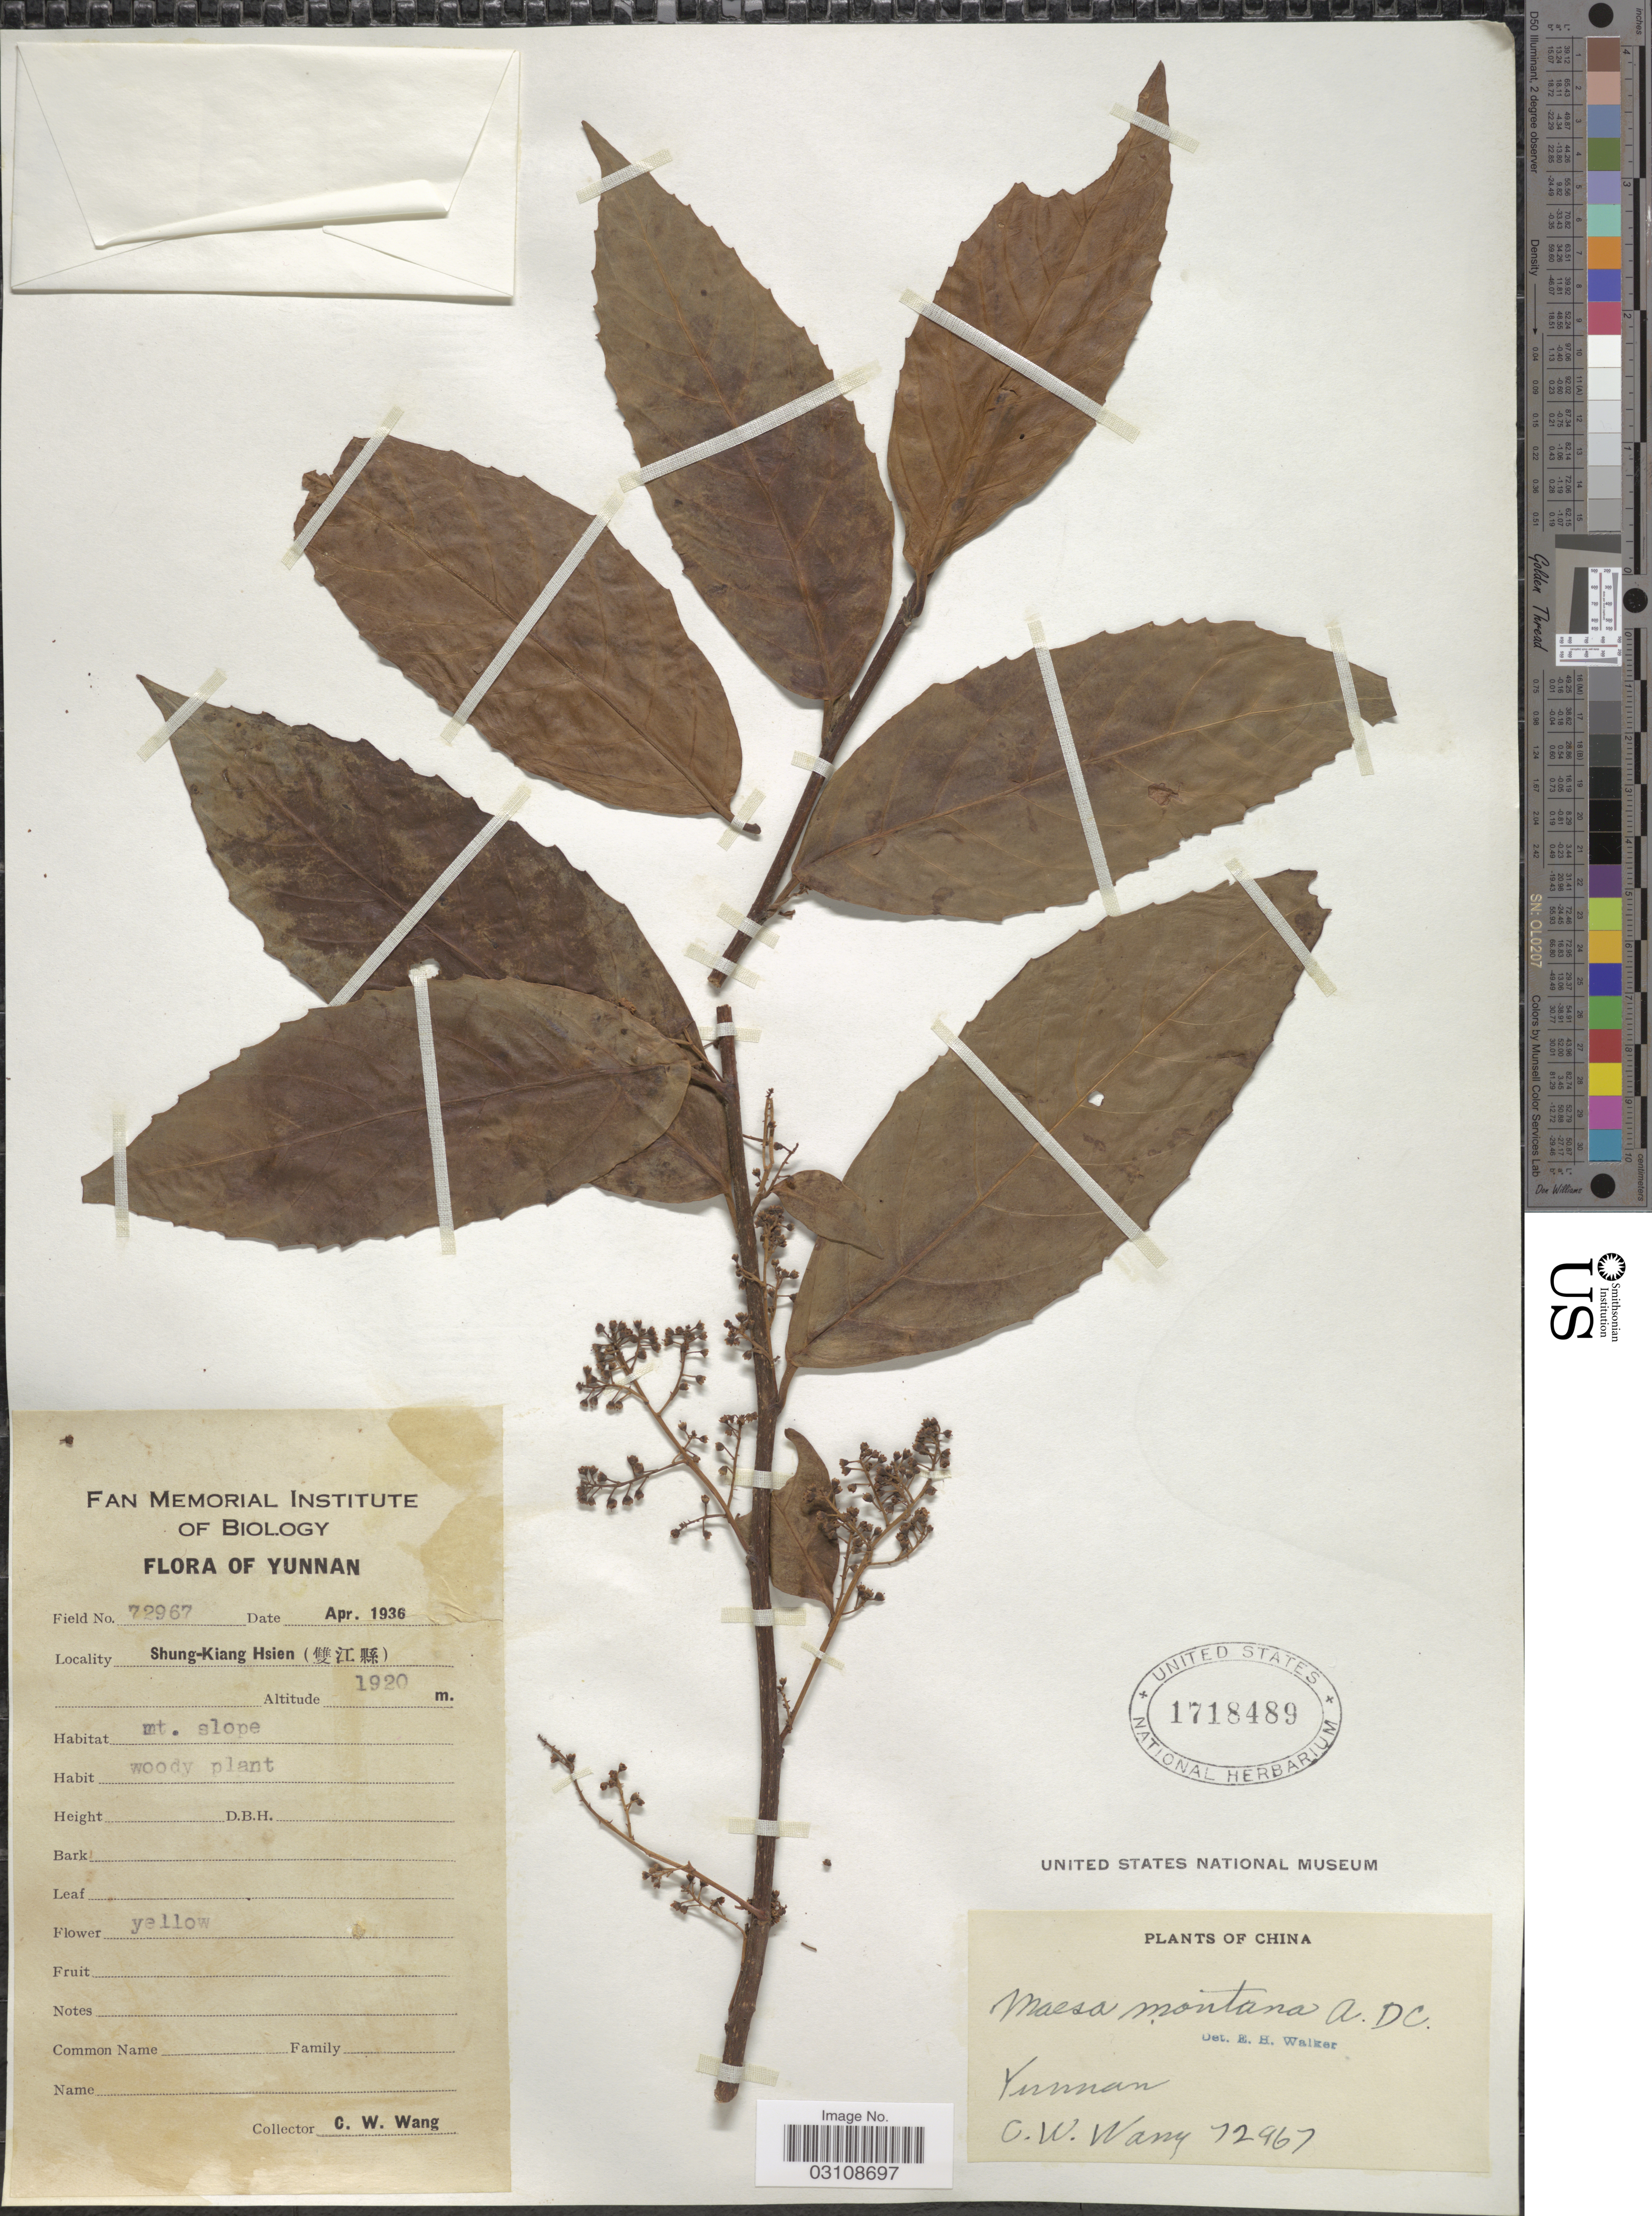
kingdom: Plantae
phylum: Tracheophyta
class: Magnoliopsida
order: Ericales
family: Primulaceae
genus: Maesa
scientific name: Maesa montana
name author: A. DC.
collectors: C. W. Wang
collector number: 72967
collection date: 1936-04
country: China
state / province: Yunnan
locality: Shung-Kiang Hsien.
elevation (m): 1920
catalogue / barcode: US 1718489